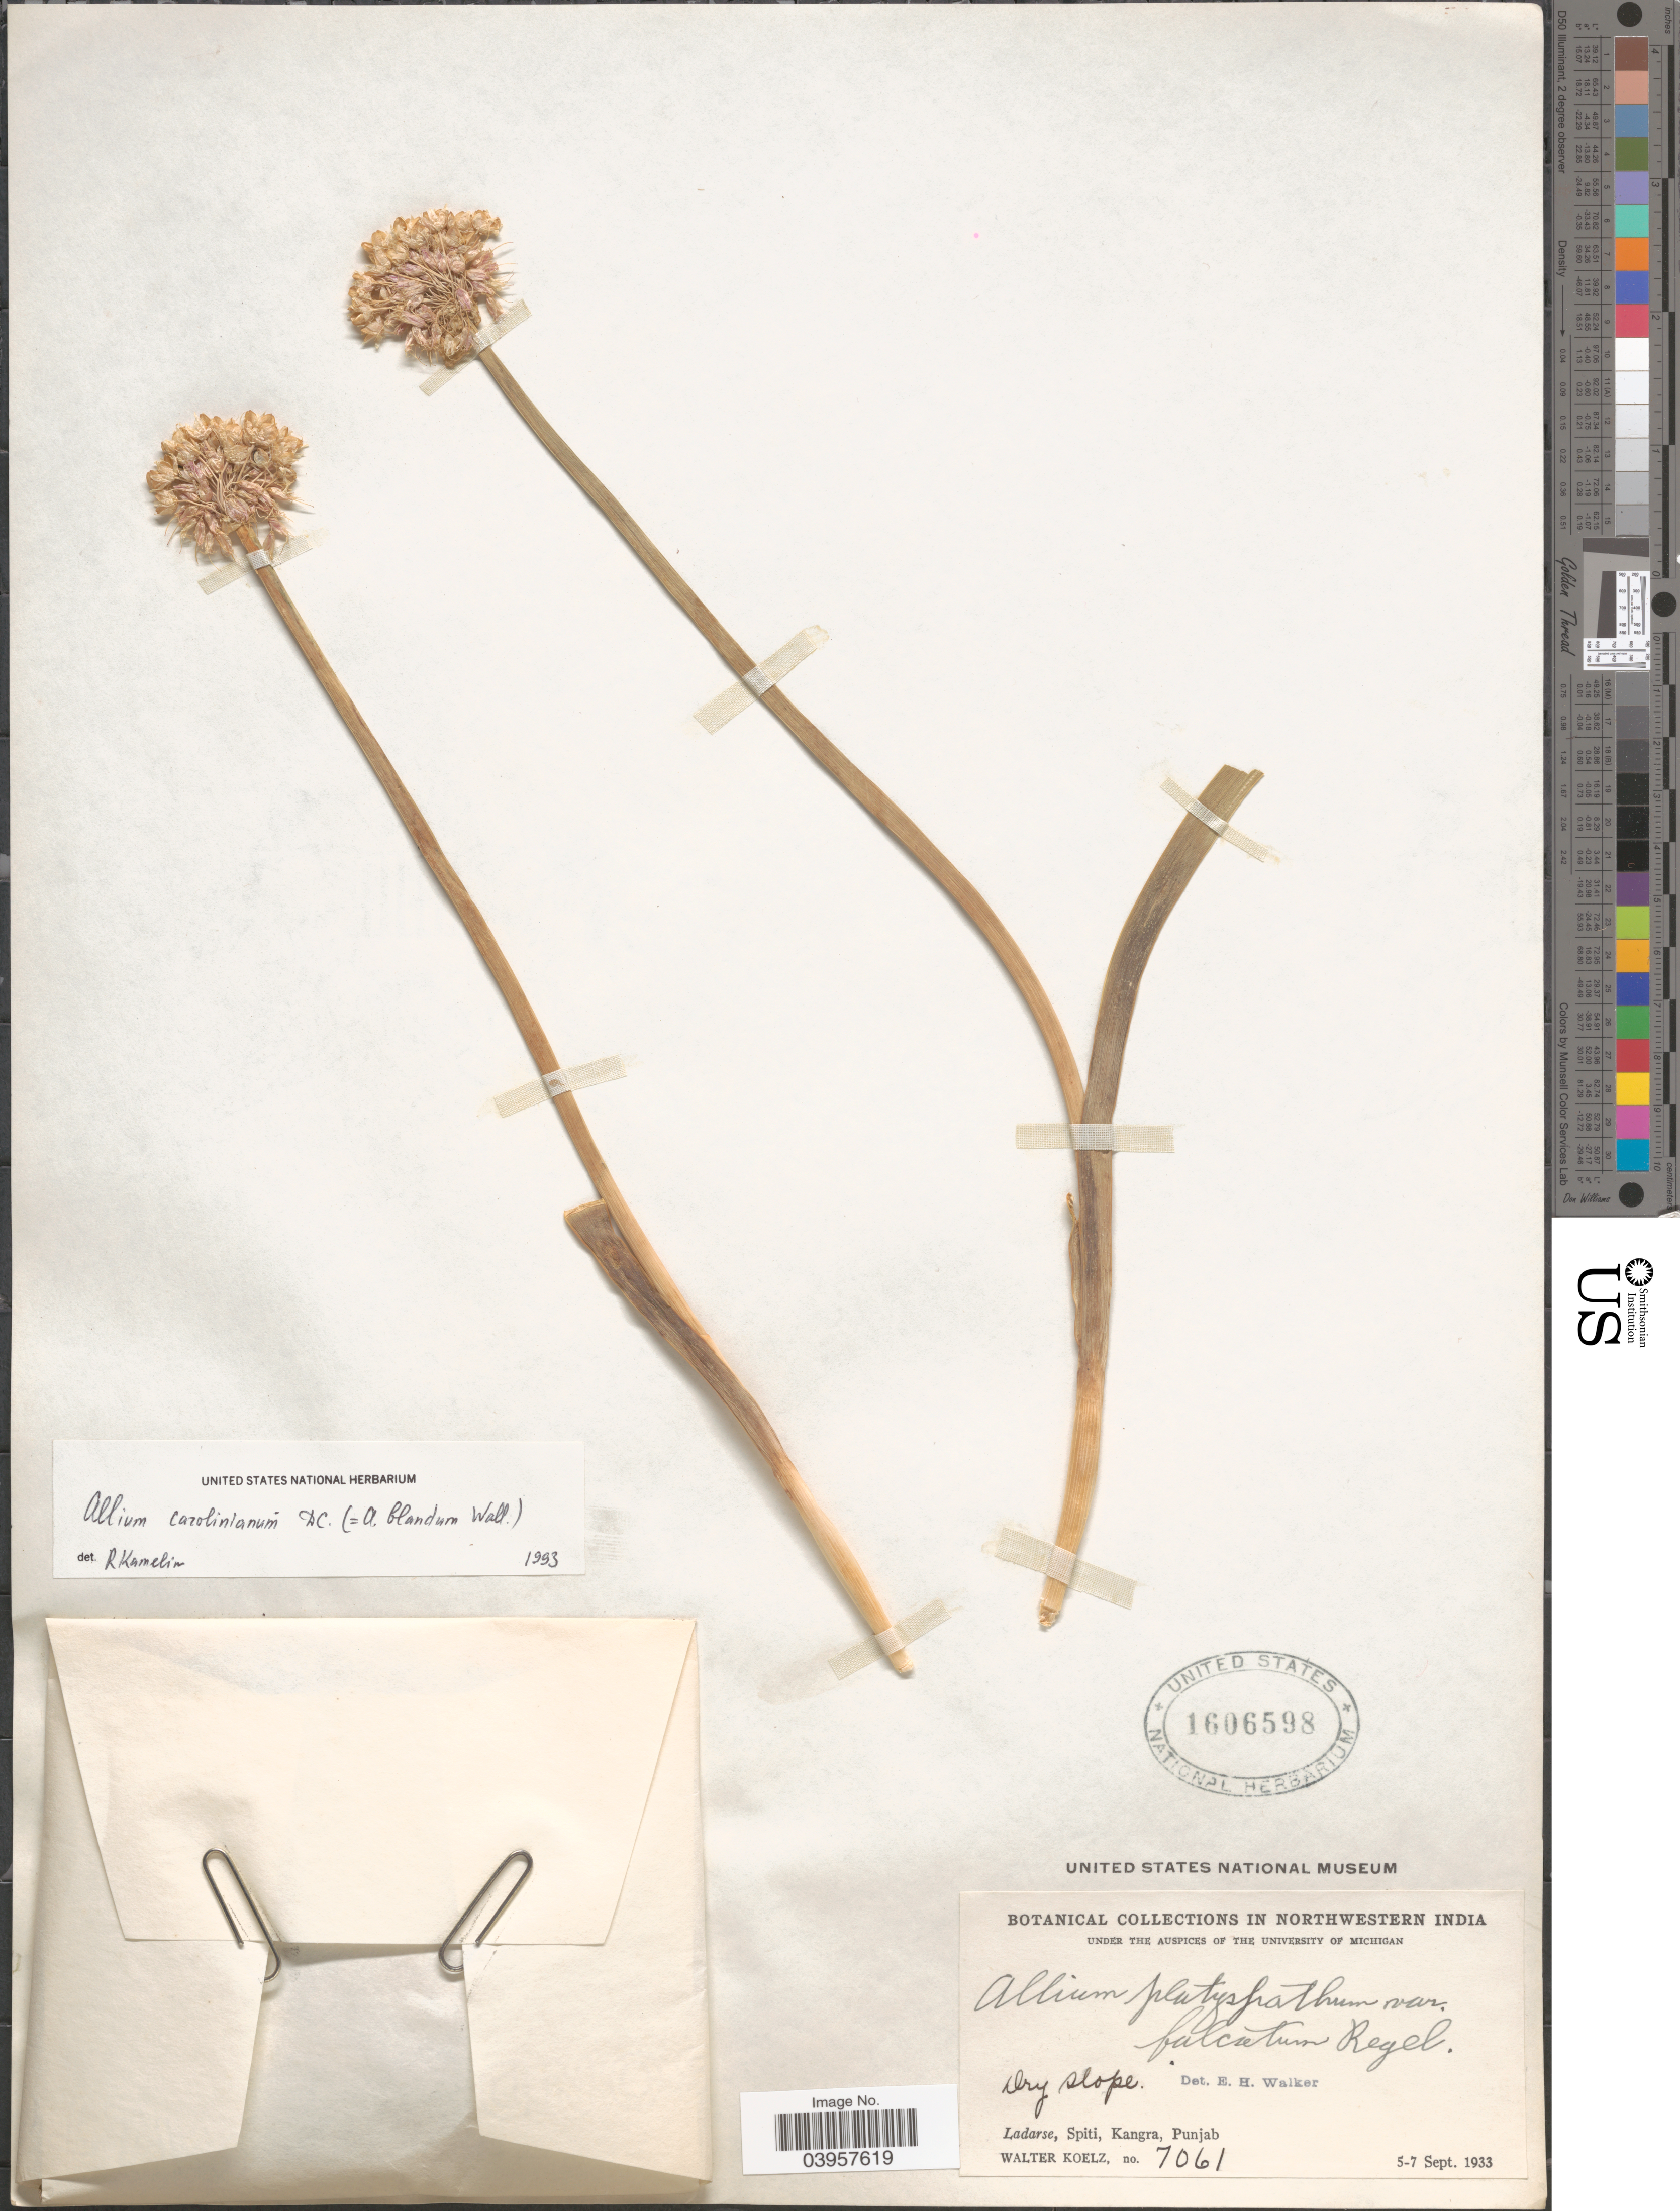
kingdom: Plantae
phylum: Tracheophyta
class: Liliopsida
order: Asparagales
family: Amaryllidaceae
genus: Allium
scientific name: Allium carolinianum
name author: DC.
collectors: W. N. Koelz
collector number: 7061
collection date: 1933-09-05/1933-09-07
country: India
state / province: Punjab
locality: Northwestern India. Ladarse, Spiti, Kangra.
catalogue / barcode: US 1606598